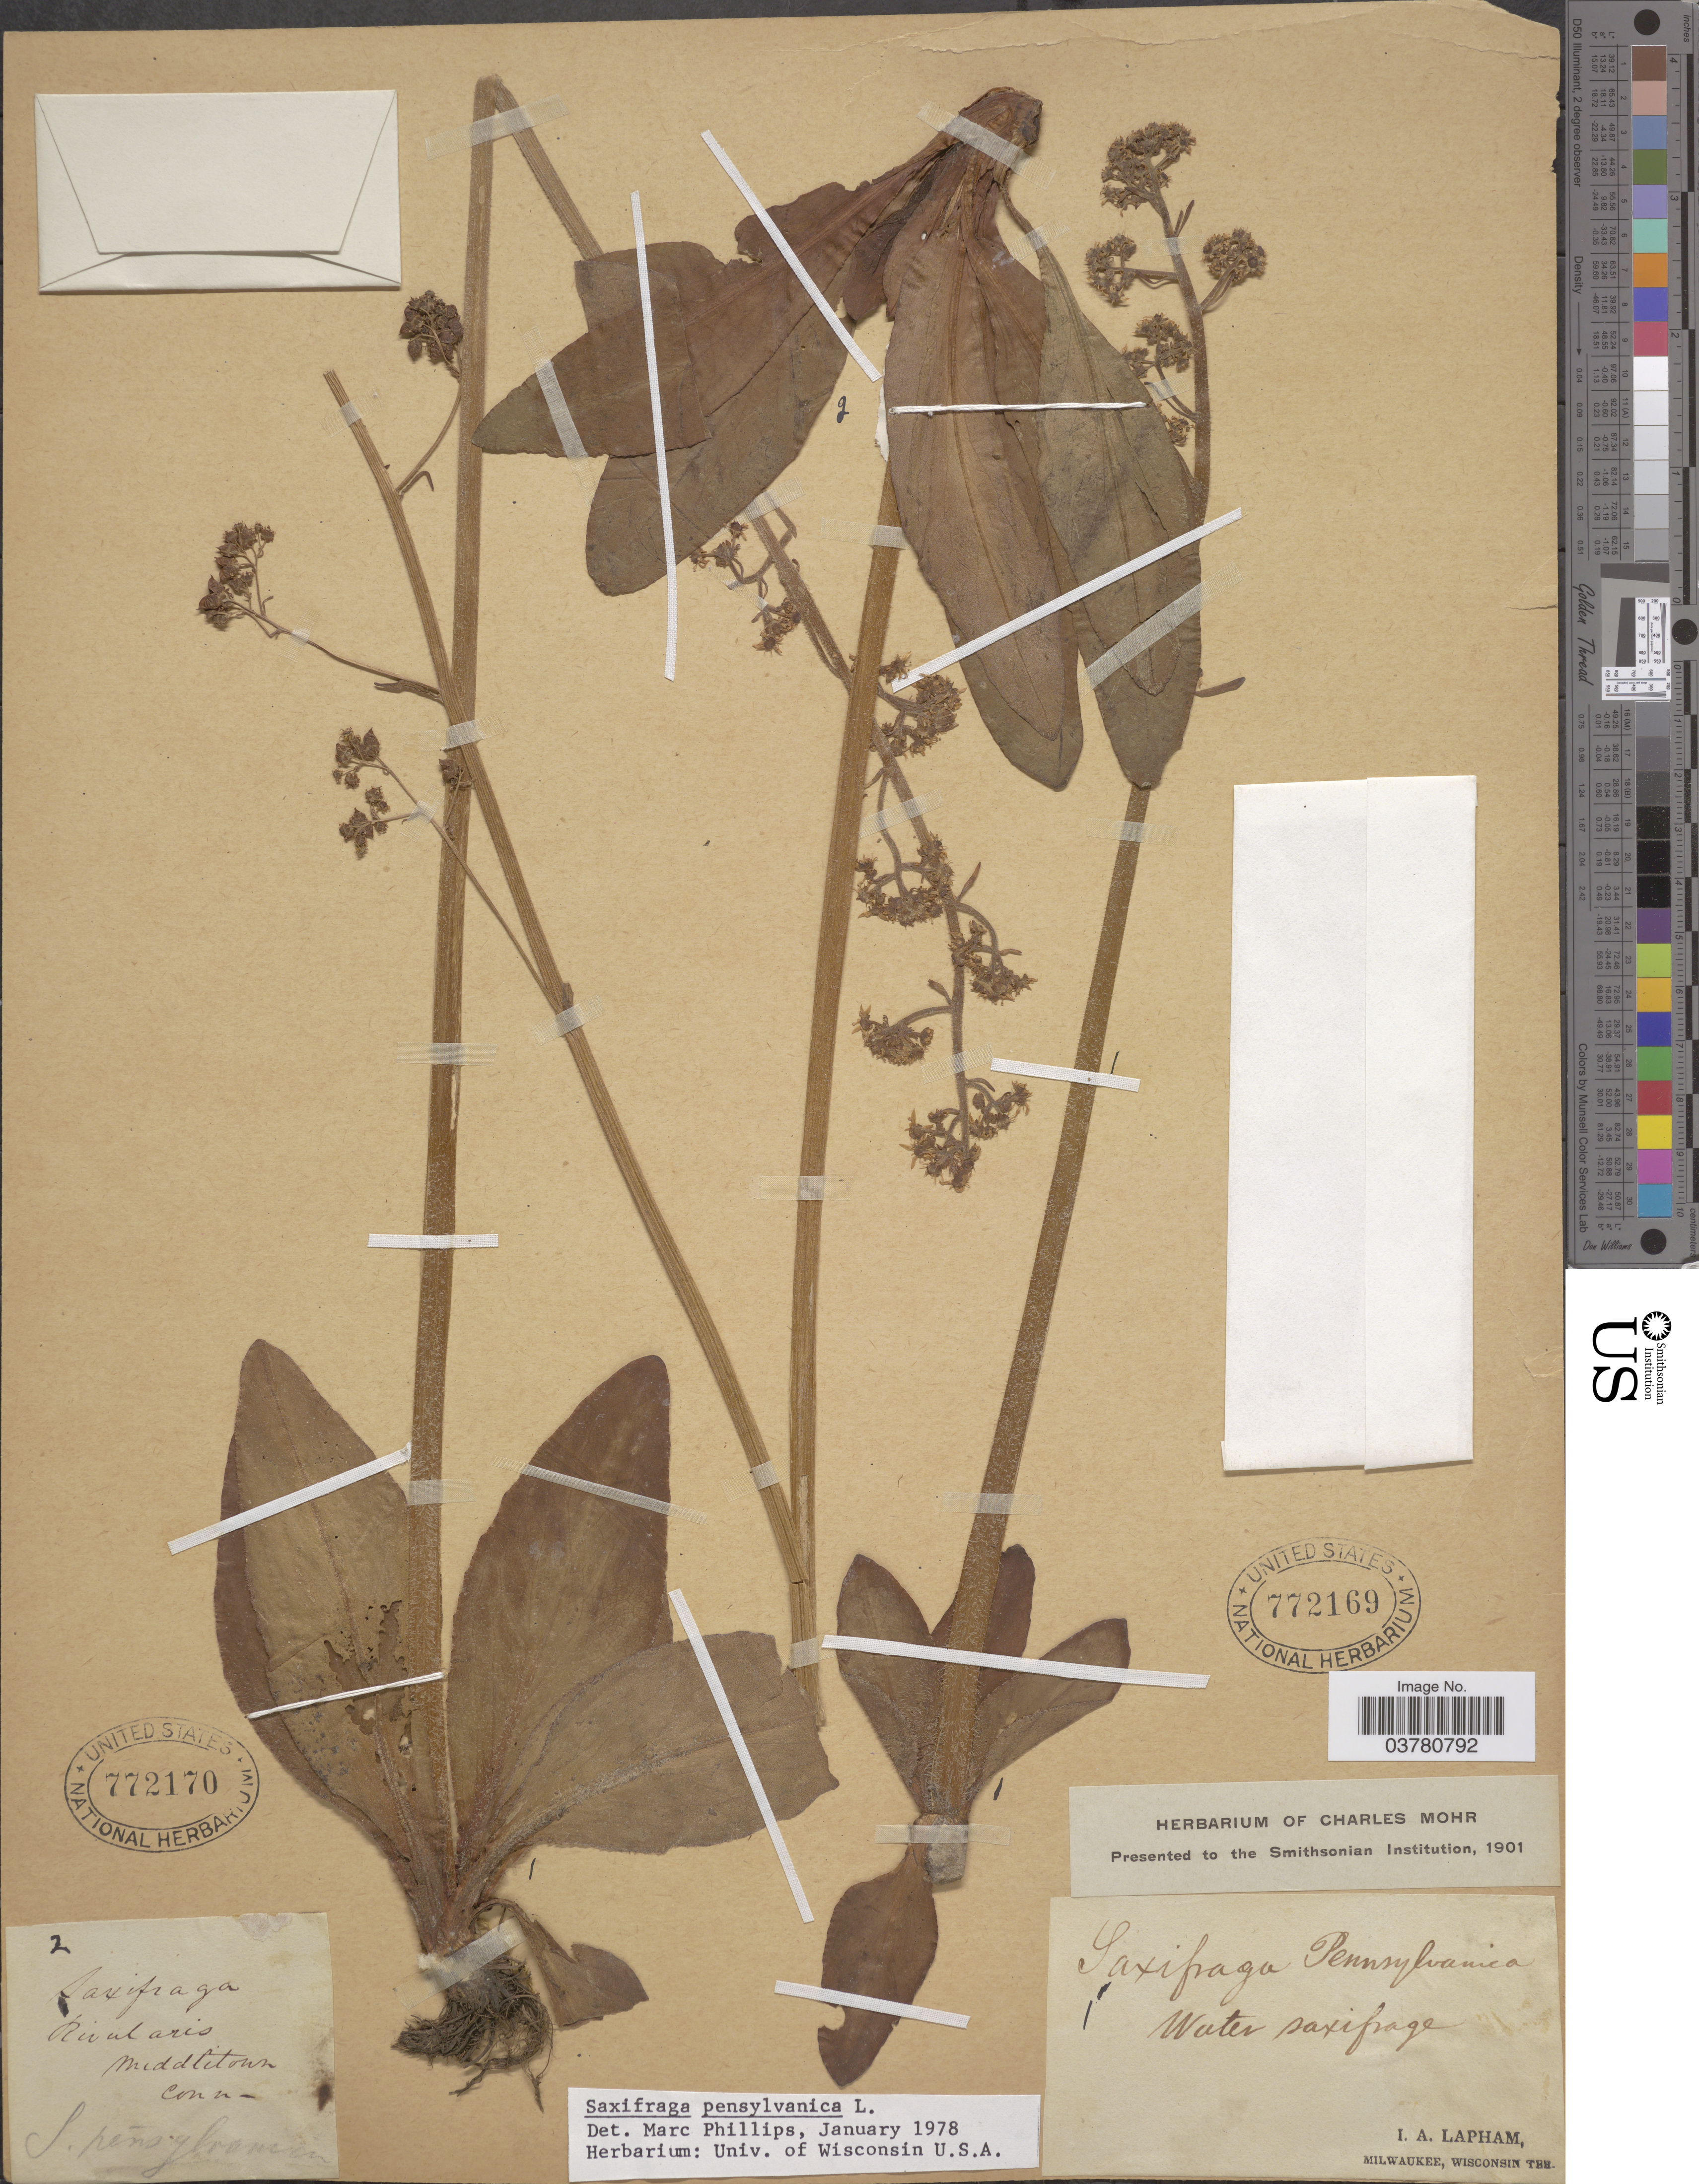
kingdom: Plantae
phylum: Tracheophyta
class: Magnoliopsida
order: Saxifragales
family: Saxifragaceae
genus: Micranthes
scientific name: Micranthes pensylvanica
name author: (L.) Haw.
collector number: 2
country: United States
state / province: Connecticut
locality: Middleton.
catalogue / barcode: US 772170